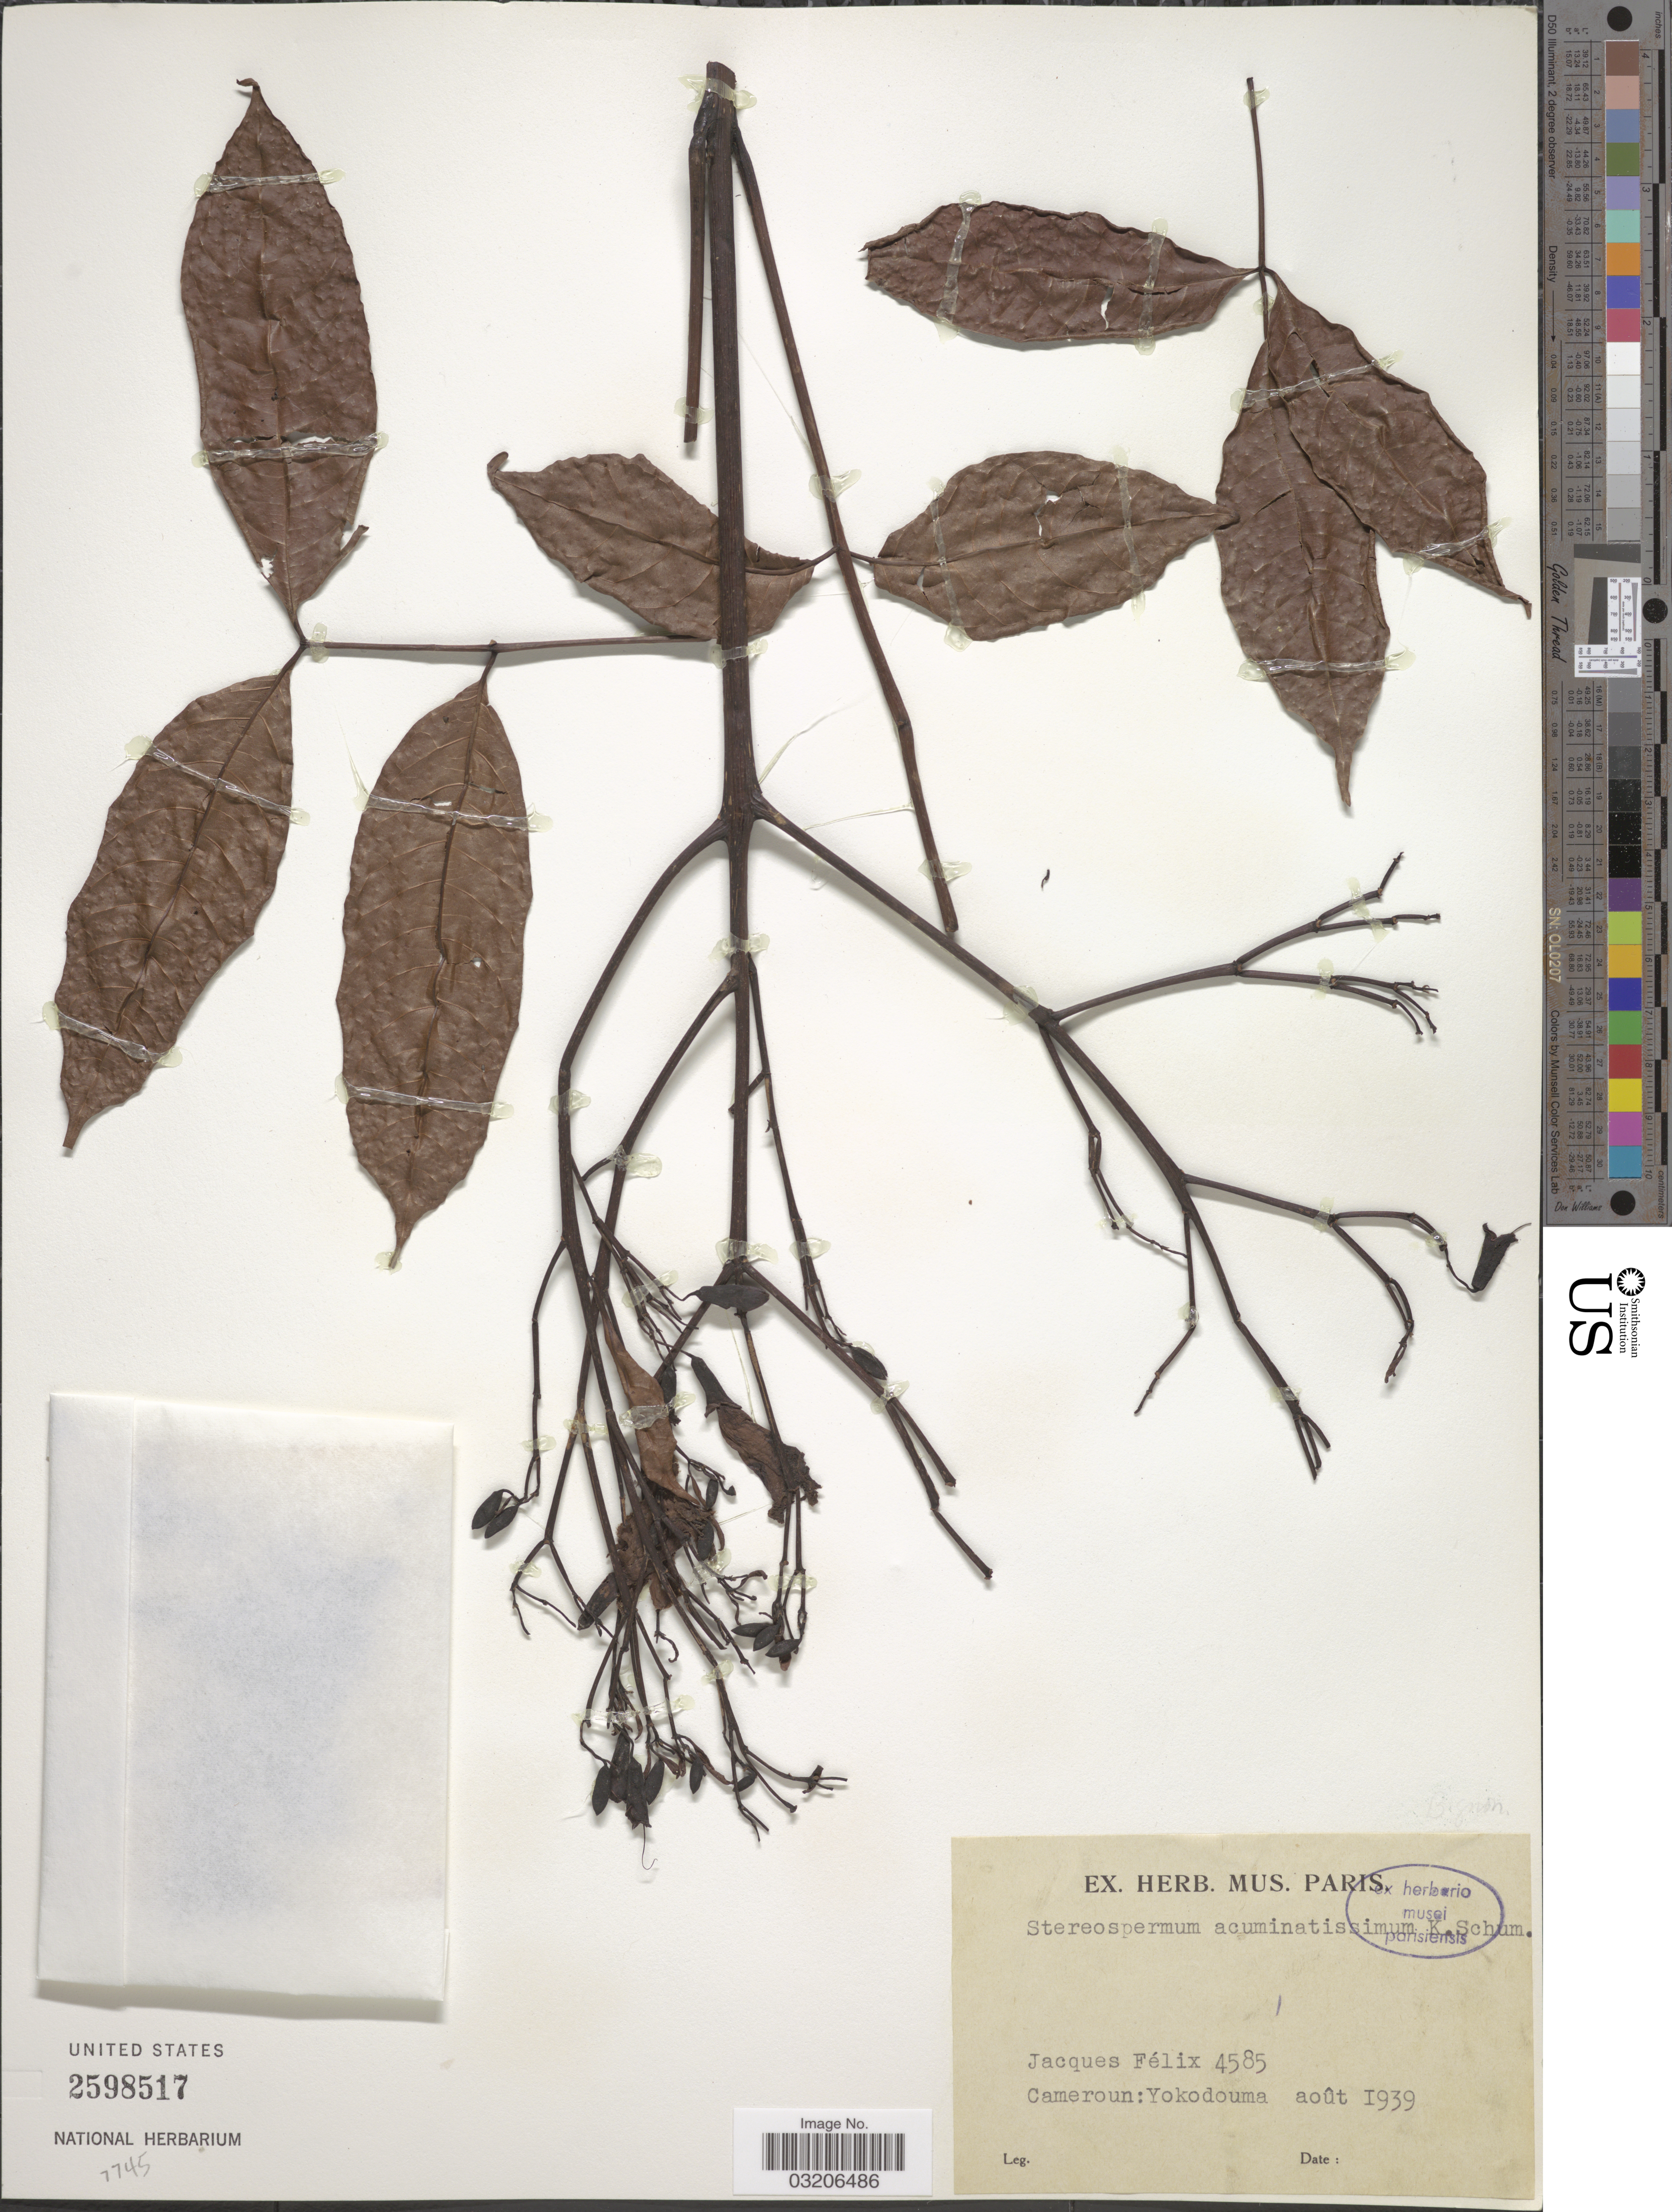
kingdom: Plantae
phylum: Tracheophyta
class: Magnoliopsida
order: Lamiales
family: Bignoniaceae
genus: Stereospermum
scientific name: Stereospermum acuminatissimum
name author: K. Schum.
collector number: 4585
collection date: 1939-08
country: Cameroon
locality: Cameroun: Yokodouma.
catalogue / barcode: US 2598517